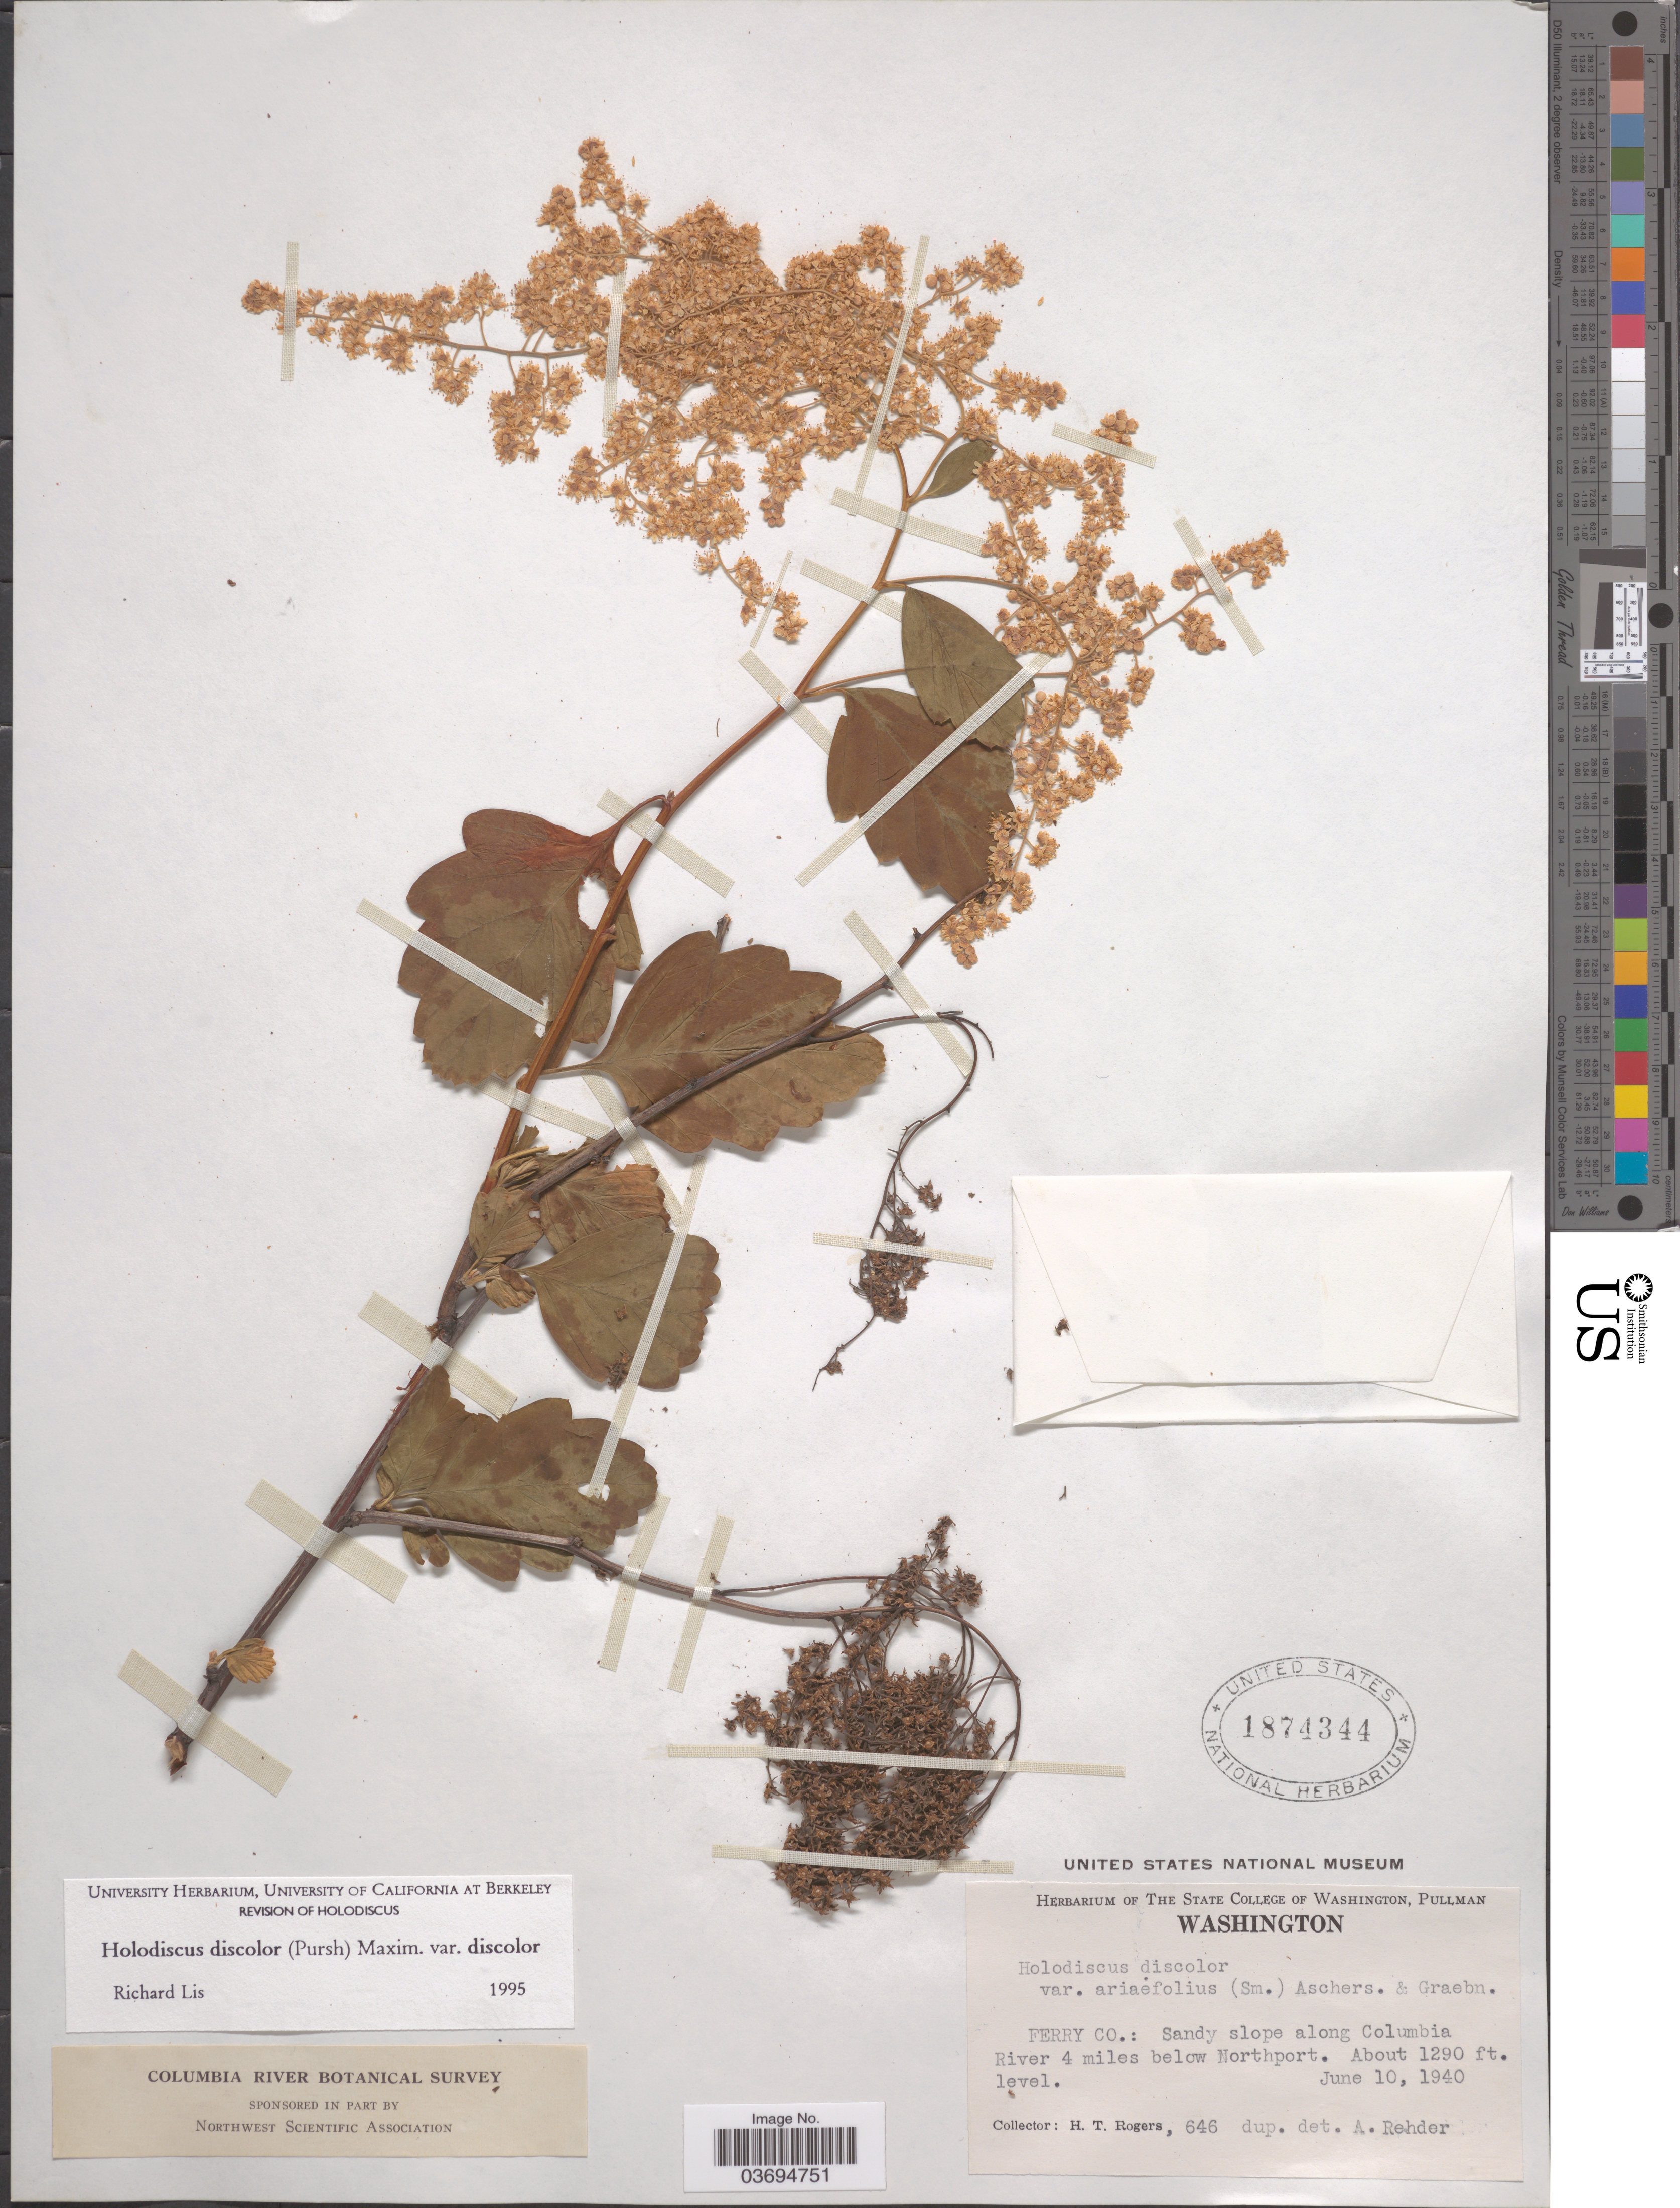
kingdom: Plantae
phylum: Tracheophyta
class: Magnoliopsida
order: Rosales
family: Rosaceae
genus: Holodiscus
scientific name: Holodiscus discolor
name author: (Pursh) Maxim.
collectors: H. Rogers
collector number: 646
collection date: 1940-06-10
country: United States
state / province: Washington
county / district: Ferry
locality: Ferry Co.: Sandy slope along Columbia River 4 miles below Northport.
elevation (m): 393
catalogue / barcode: US 1874344